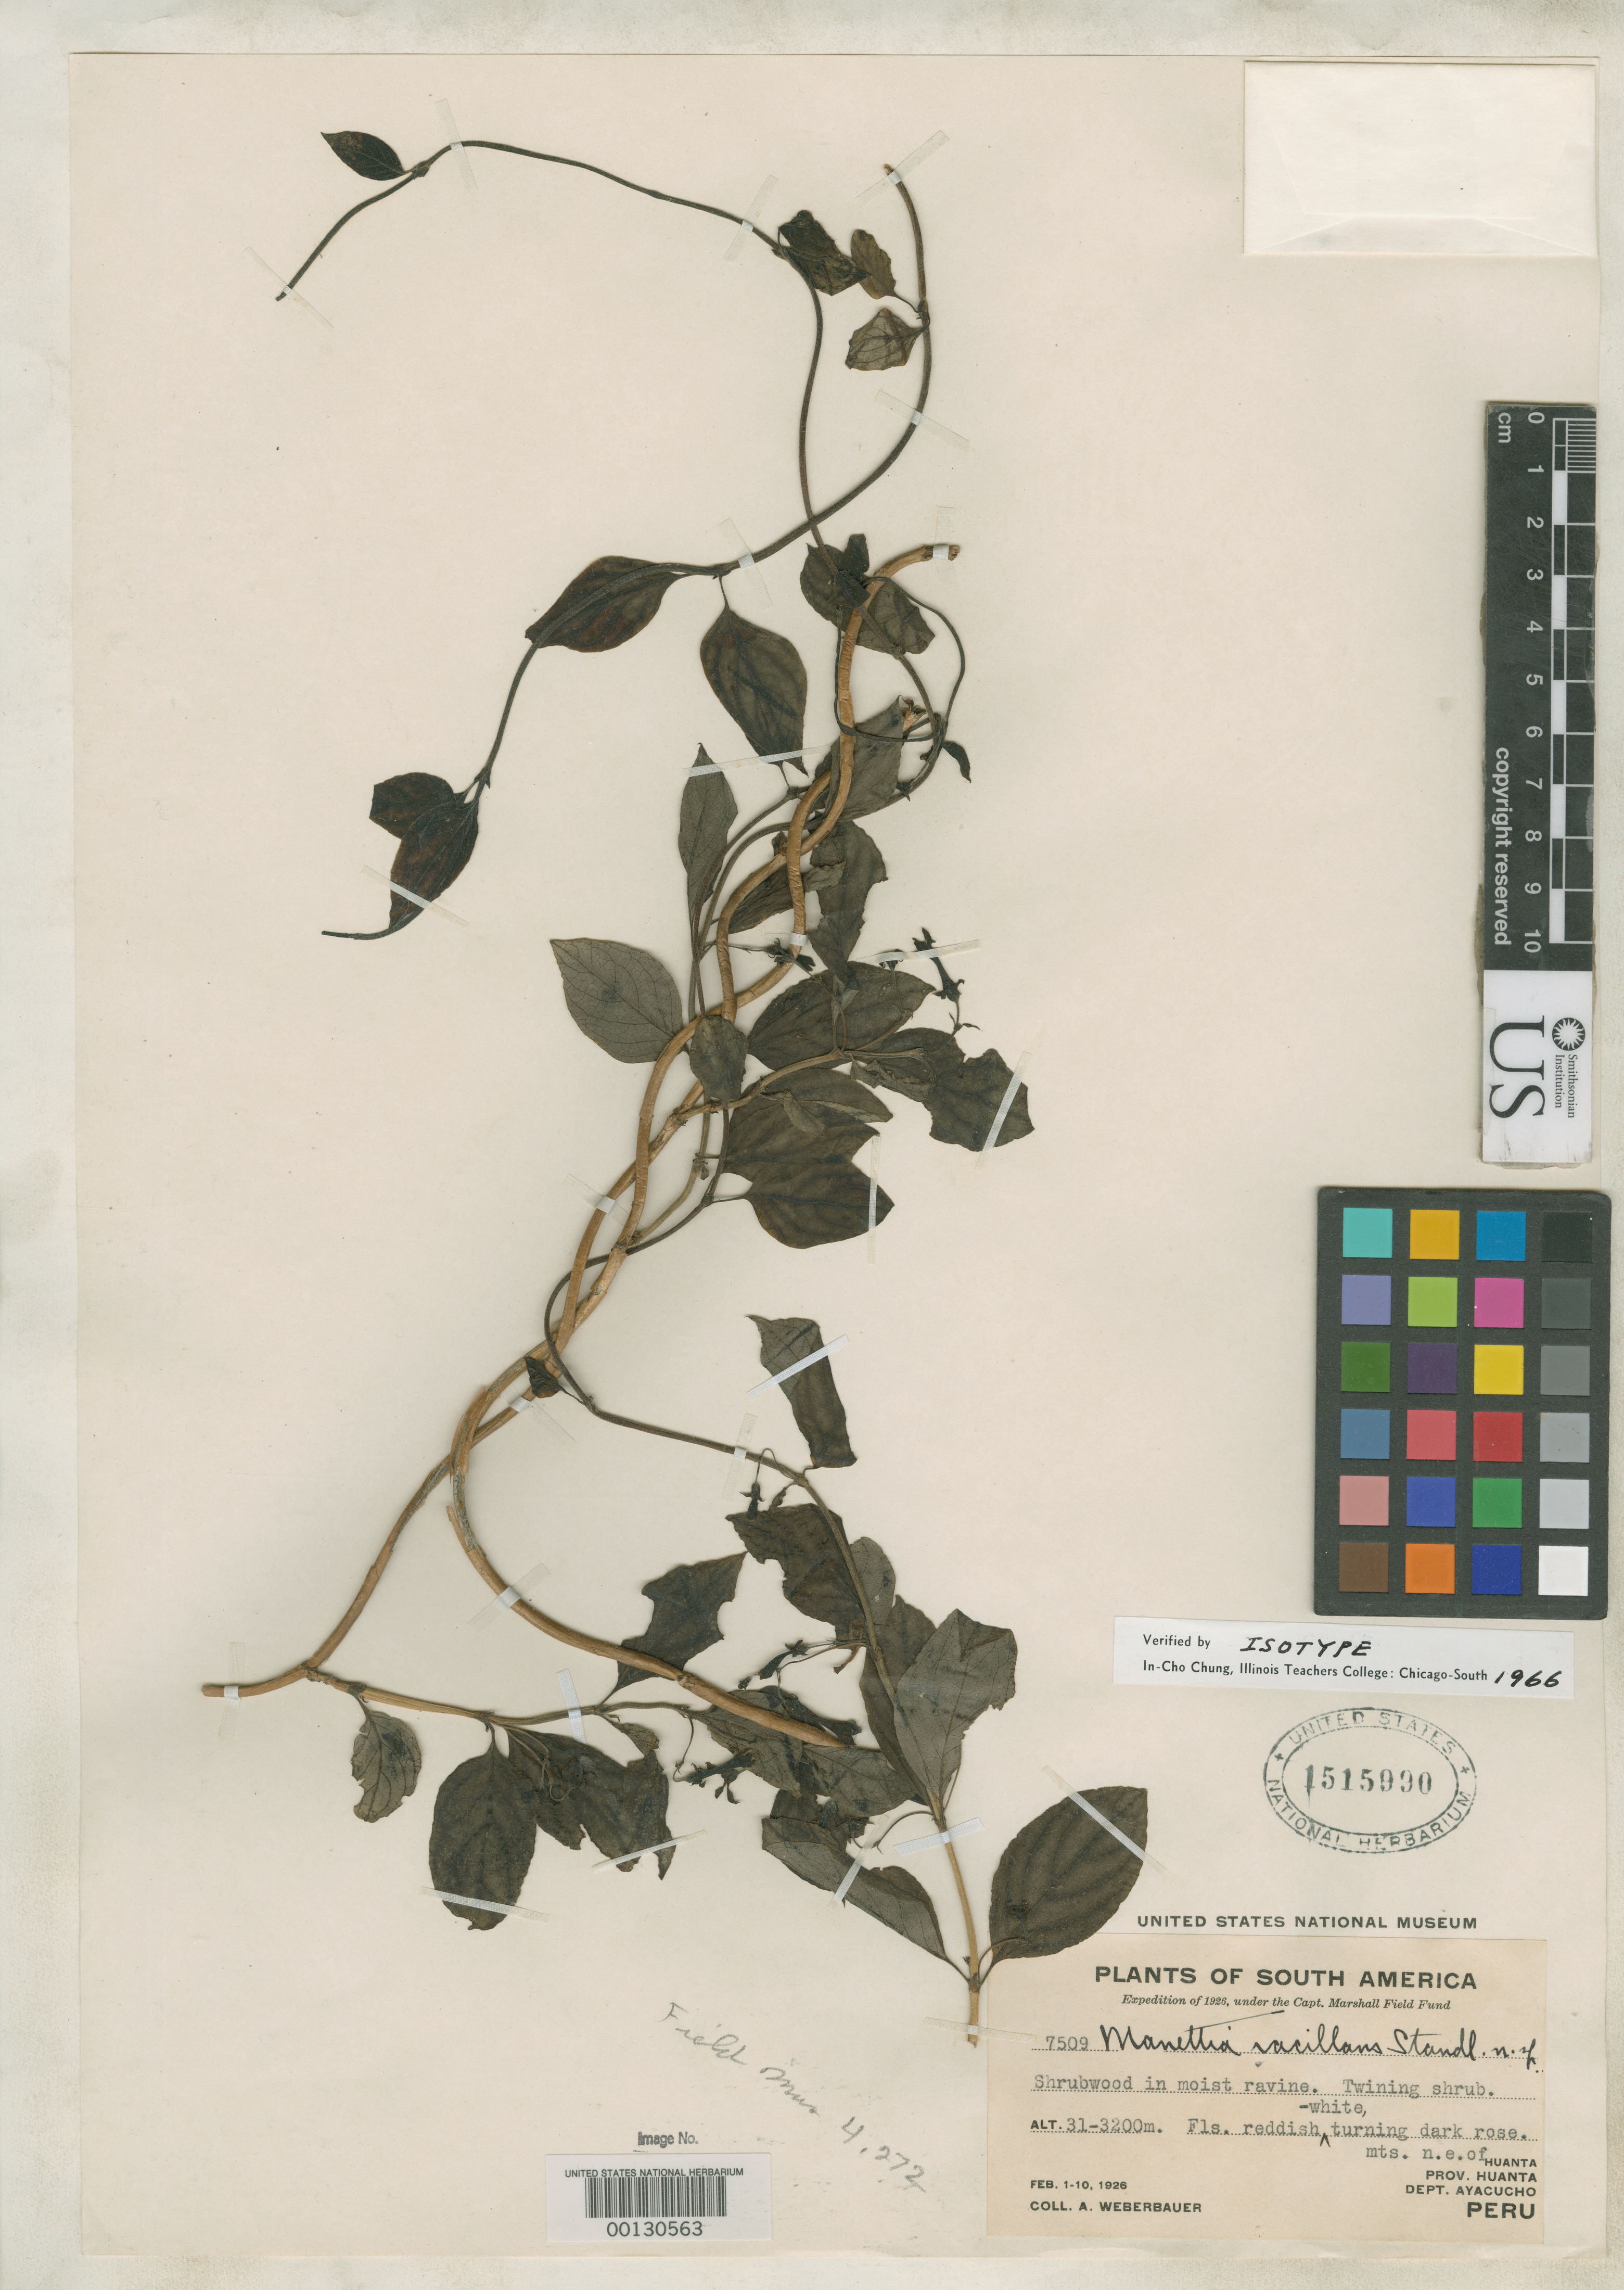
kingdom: Plantae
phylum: Tracheophyta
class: Magnoliopsida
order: Gentianales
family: Rubiaceae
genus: Manettia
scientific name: Manettia vacillans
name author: Standl.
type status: Isotype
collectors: A. Weberbauer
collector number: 7509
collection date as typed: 01 Feb 1926 to 10 Feb 1926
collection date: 1926-02-01/1926-02-10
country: Peru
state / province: Ayacucho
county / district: Huanta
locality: Huanta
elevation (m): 3100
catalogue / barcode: US 1515990